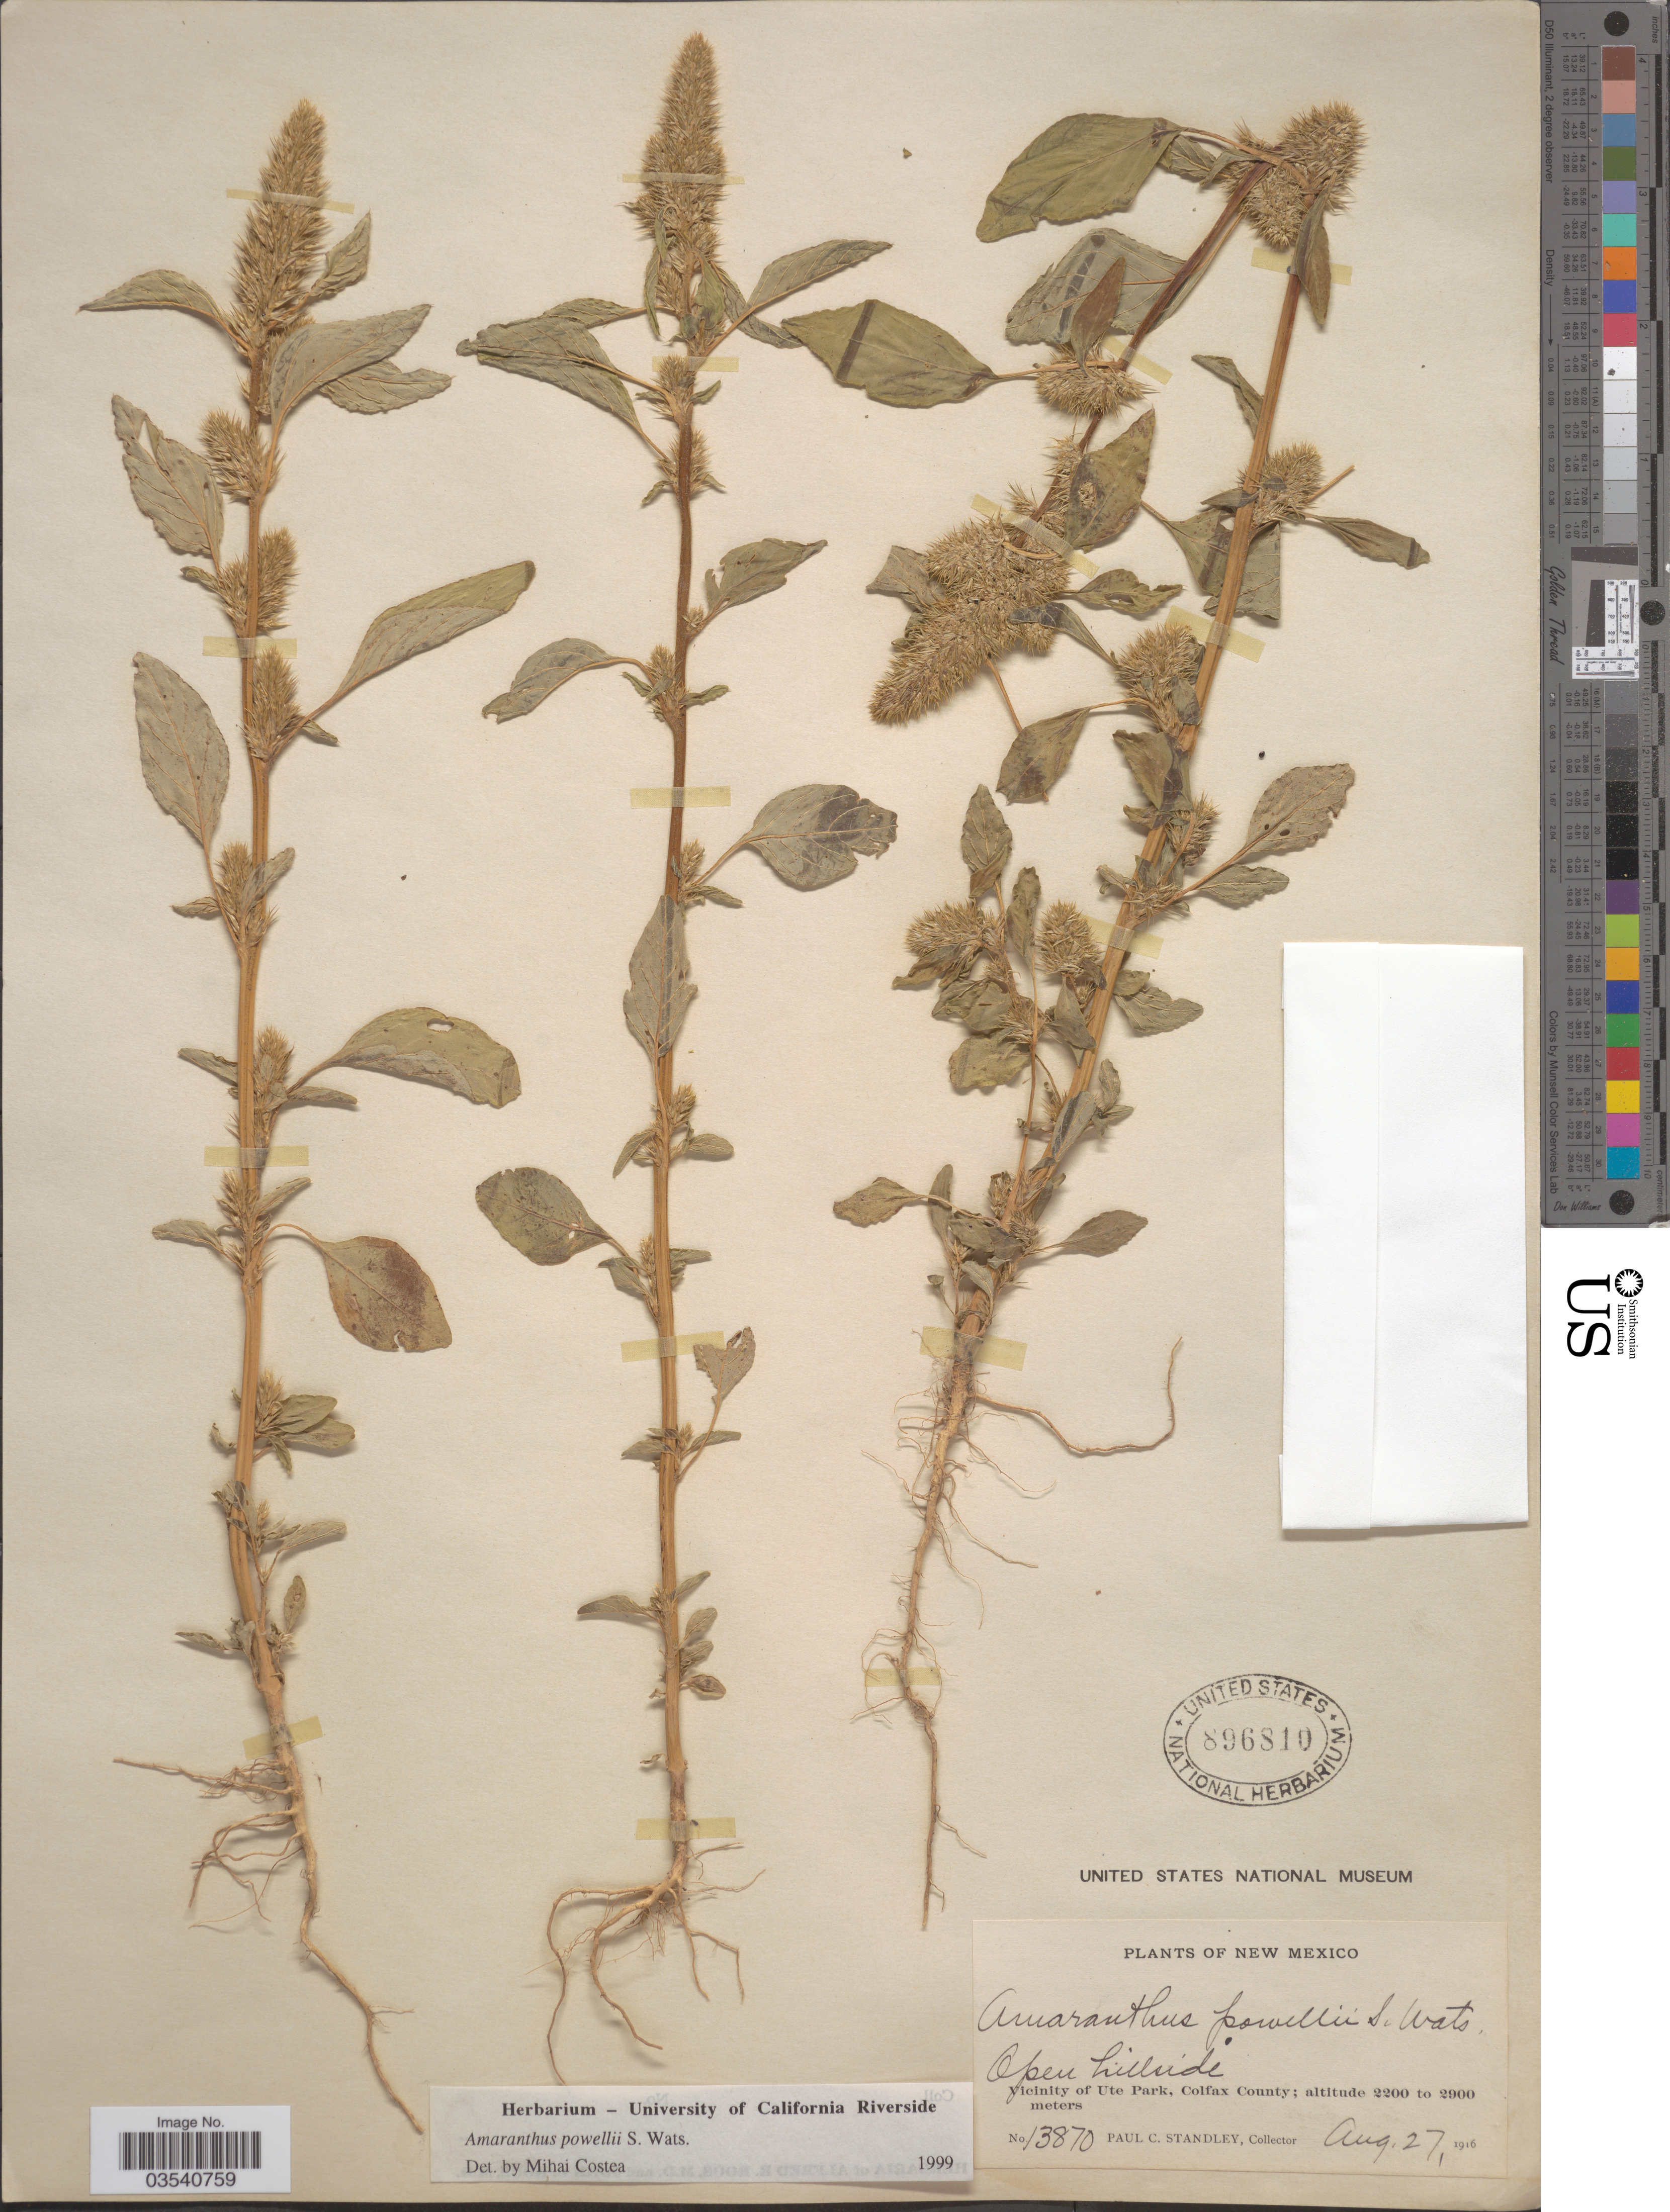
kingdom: Plantae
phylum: Tracheophyta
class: Magnoliopsida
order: Caryophyllales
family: Amaranthaceae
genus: Amaranthus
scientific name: Amaranthus powellii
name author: S. Watson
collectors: P. C. Standley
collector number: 13870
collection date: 1916-08-27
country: United States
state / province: New Mexico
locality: Vicinity of Ute Park, Colfax County.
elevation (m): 2200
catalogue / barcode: US 896810